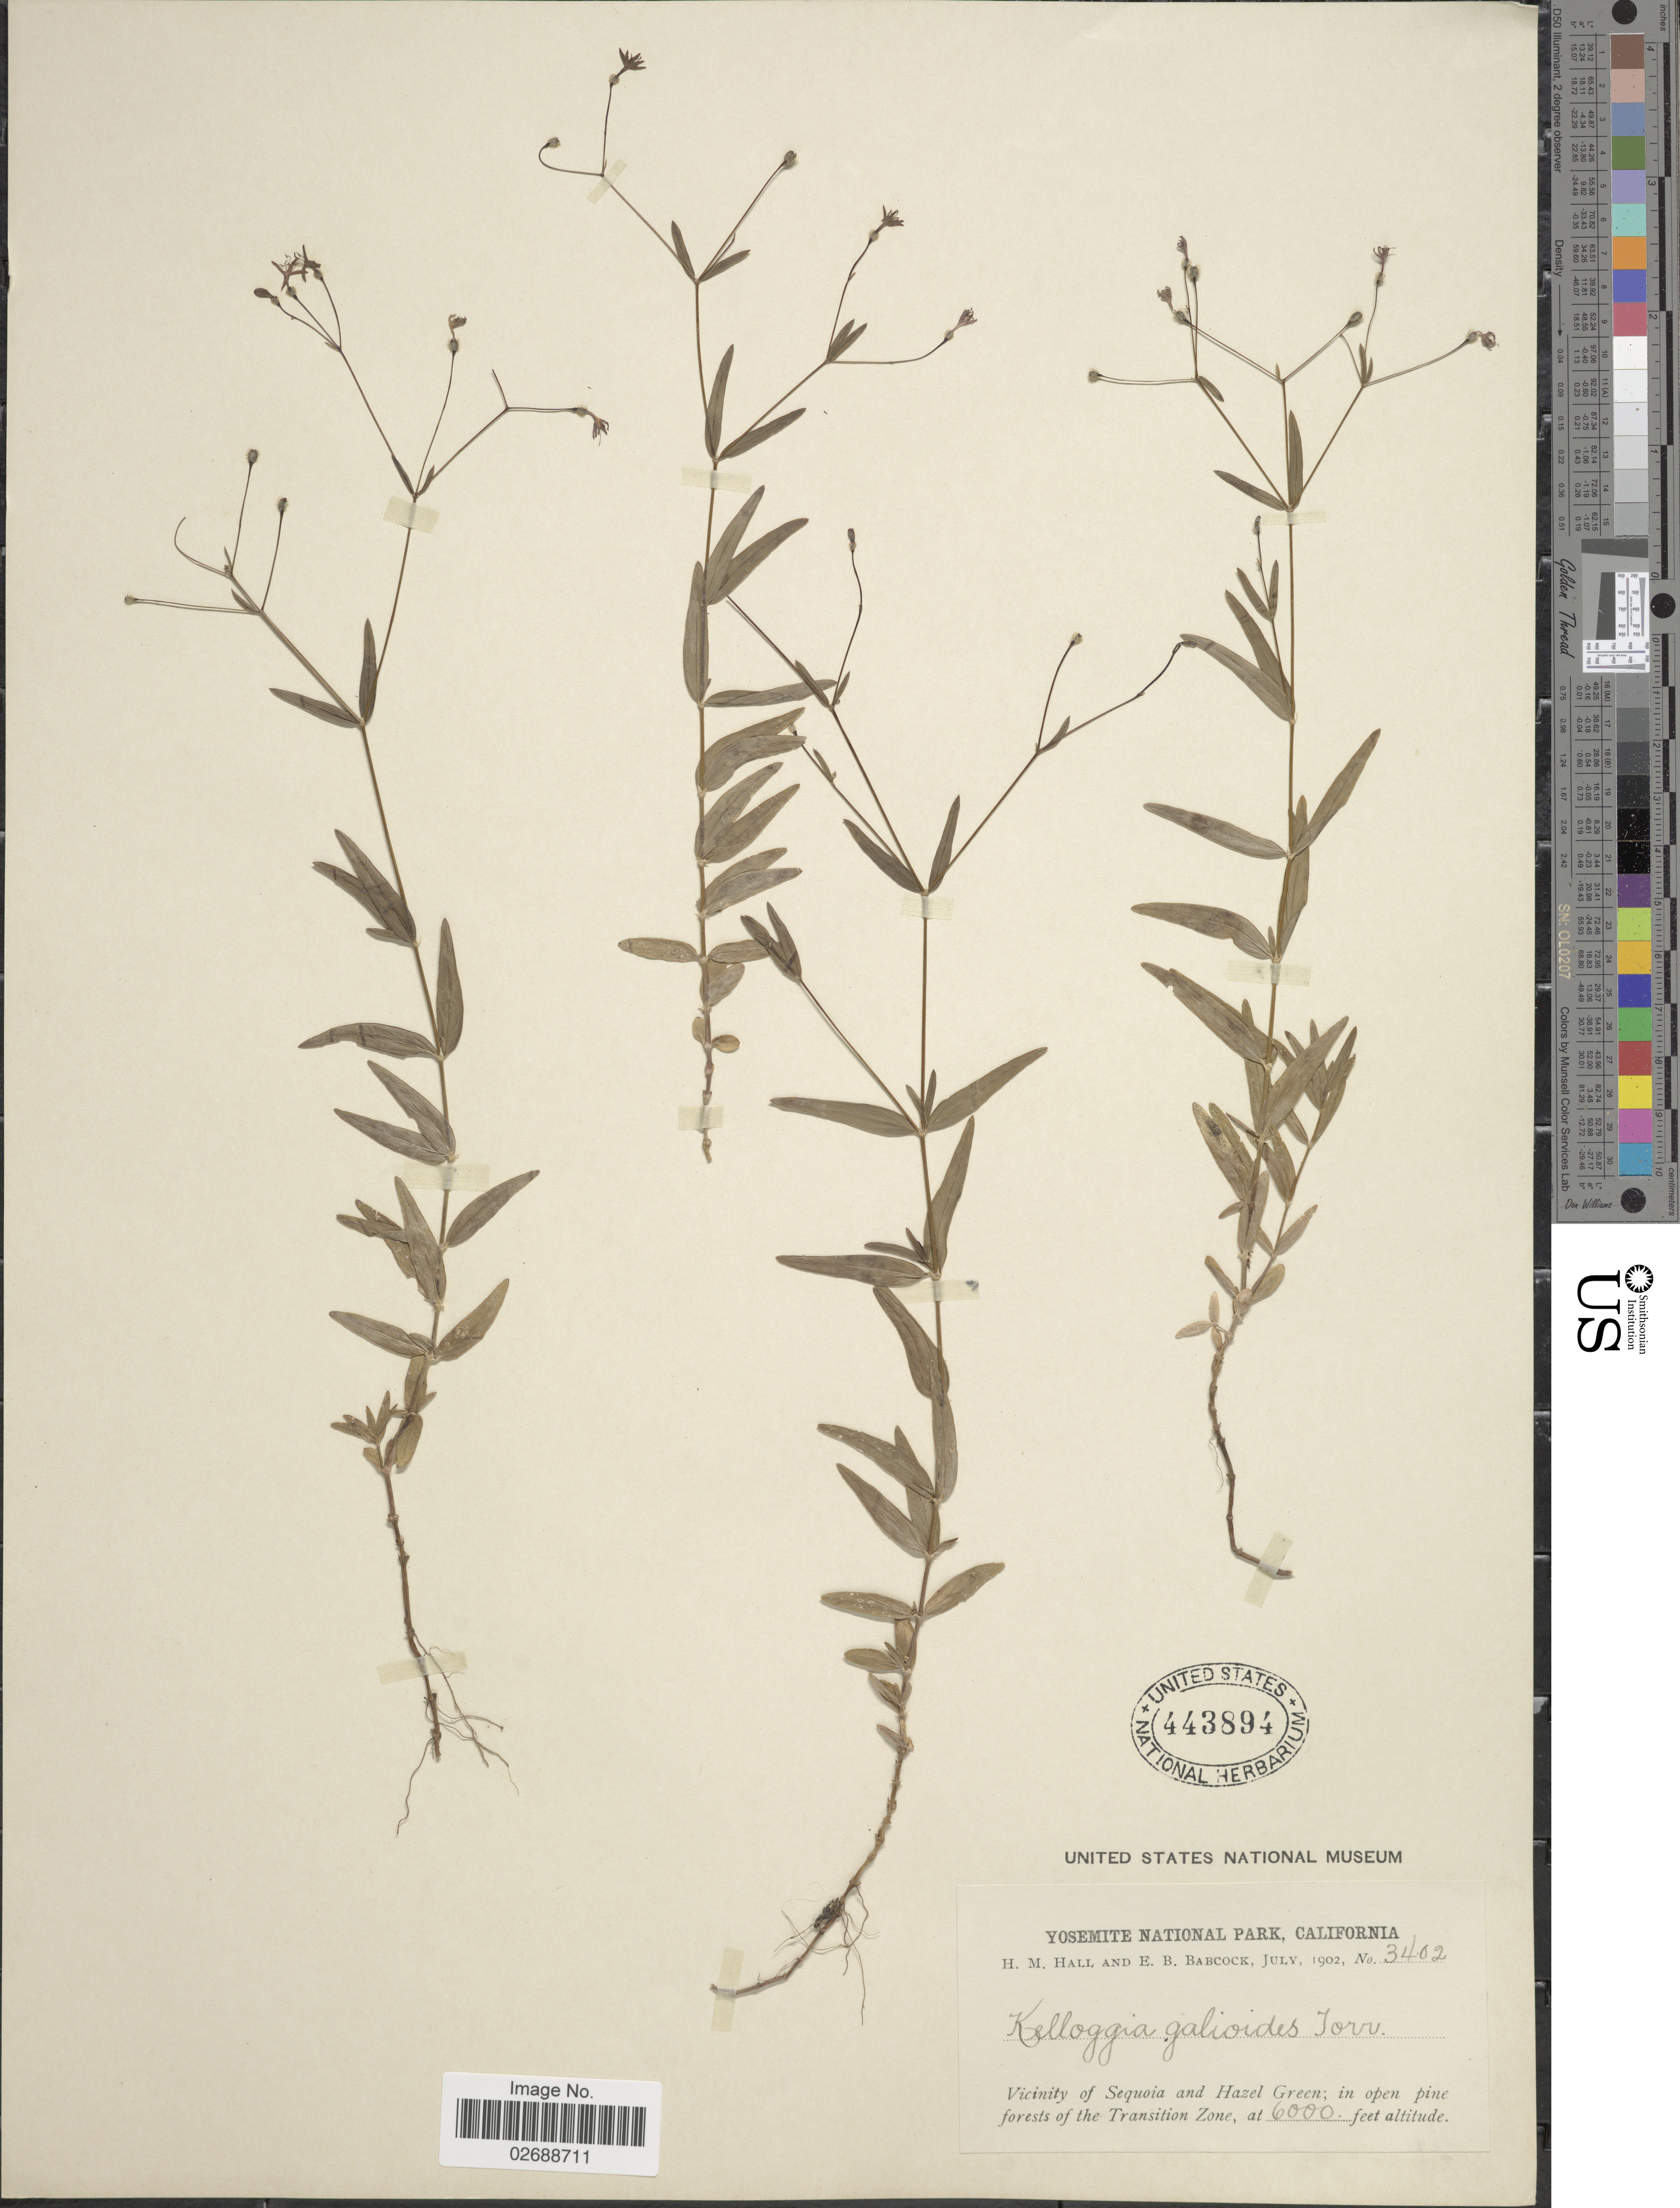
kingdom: Plantae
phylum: Tracheophyta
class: Magnoliopsida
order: Gentianales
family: Rubiaceae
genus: Kelloggia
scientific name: Kelloggia galioides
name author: Torr.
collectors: H. M. Hall & E. B. Babcock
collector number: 3402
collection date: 1902-07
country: United States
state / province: California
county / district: Mariposa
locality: Yosemite National Park, Vicinity of Sequoia and Hazel Green, in open forests of the Transition Zone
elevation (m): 1829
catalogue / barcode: US 443894